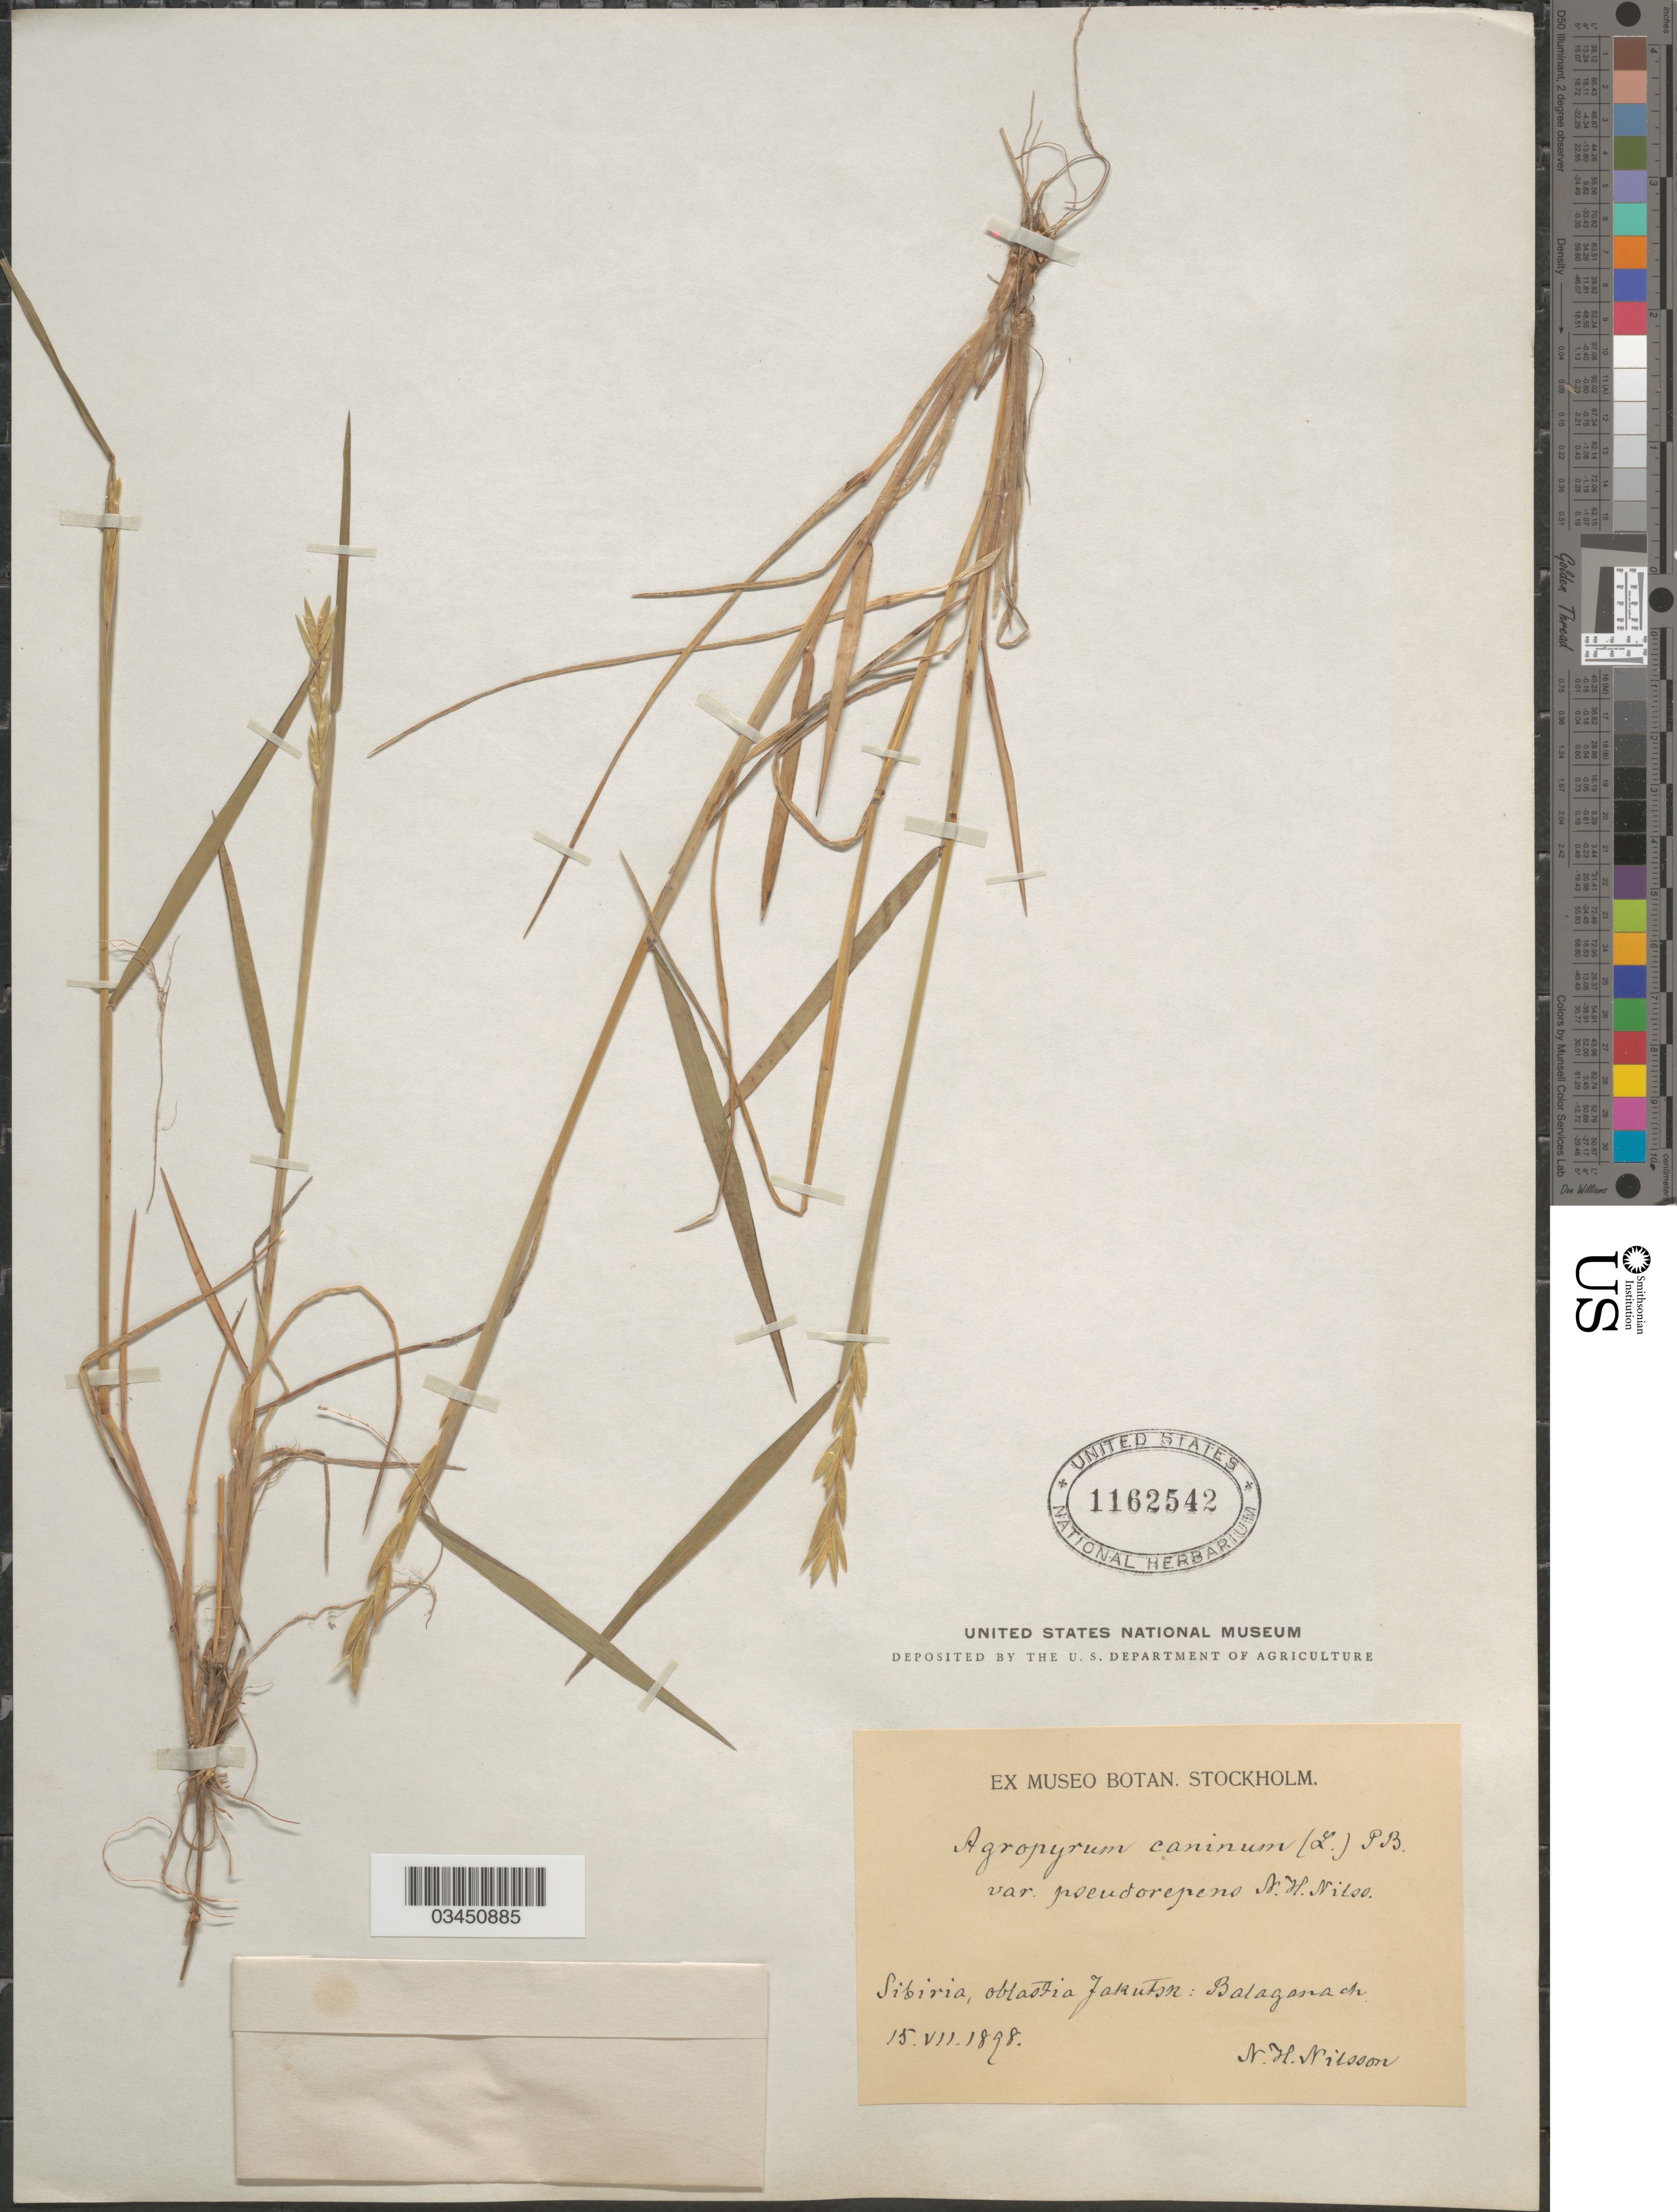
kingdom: Plantae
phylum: Tracheophyta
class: Liliopsida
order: Poales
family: Poaceae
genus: Elymus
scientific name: Elymus sp.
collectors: N. H. Nilsson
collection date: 1898-07-15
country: Russian Federation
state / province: Sakha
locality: Sibiria, oblastia Jakutsk: Balaganach.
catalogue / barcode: US 1162542